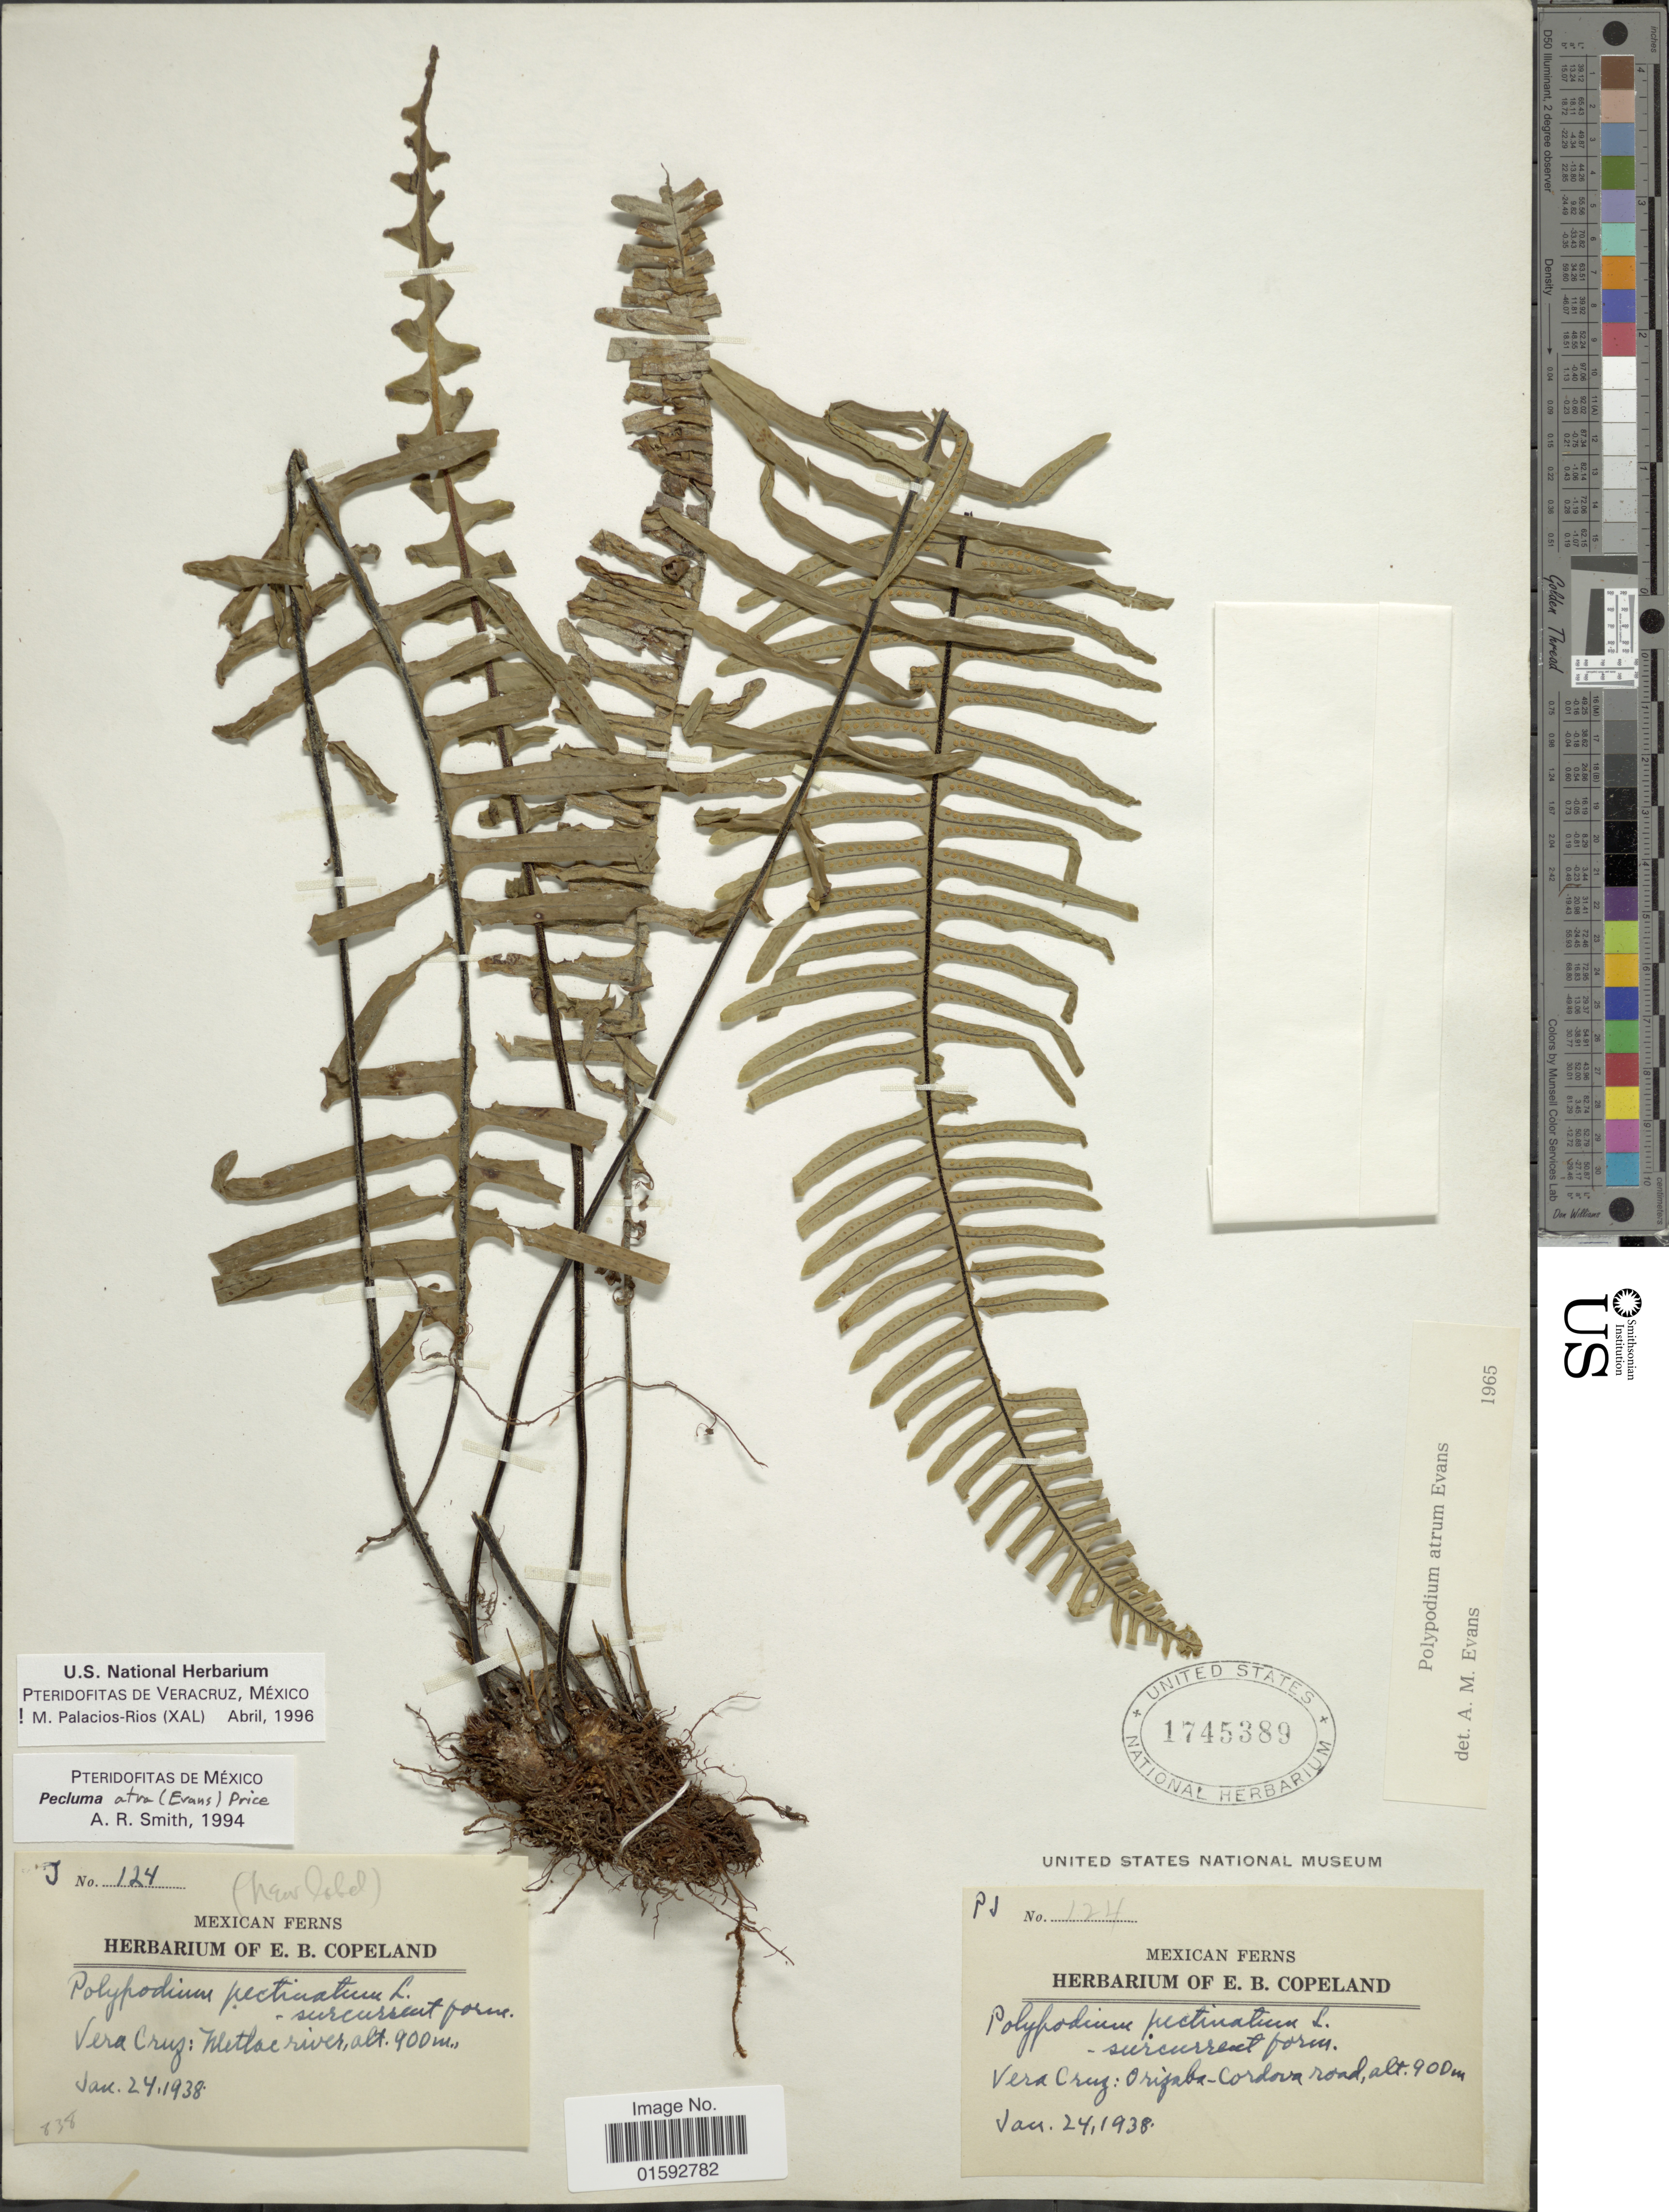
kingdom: Plantae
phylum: Tracheophyta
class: Polypodiopsida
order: Polypodiales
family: Polypodiaceae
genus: Pecluma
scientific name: Pecluma atra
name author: (Rosenst.) M.G. Price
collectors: ex herb. E. B. Copeland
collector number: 124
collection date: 1938-01-24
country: Mexico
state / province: Veracruz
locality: Veracruz, Methac river, Orizaba-Cordova road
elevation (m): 900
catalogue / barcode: US 1745389